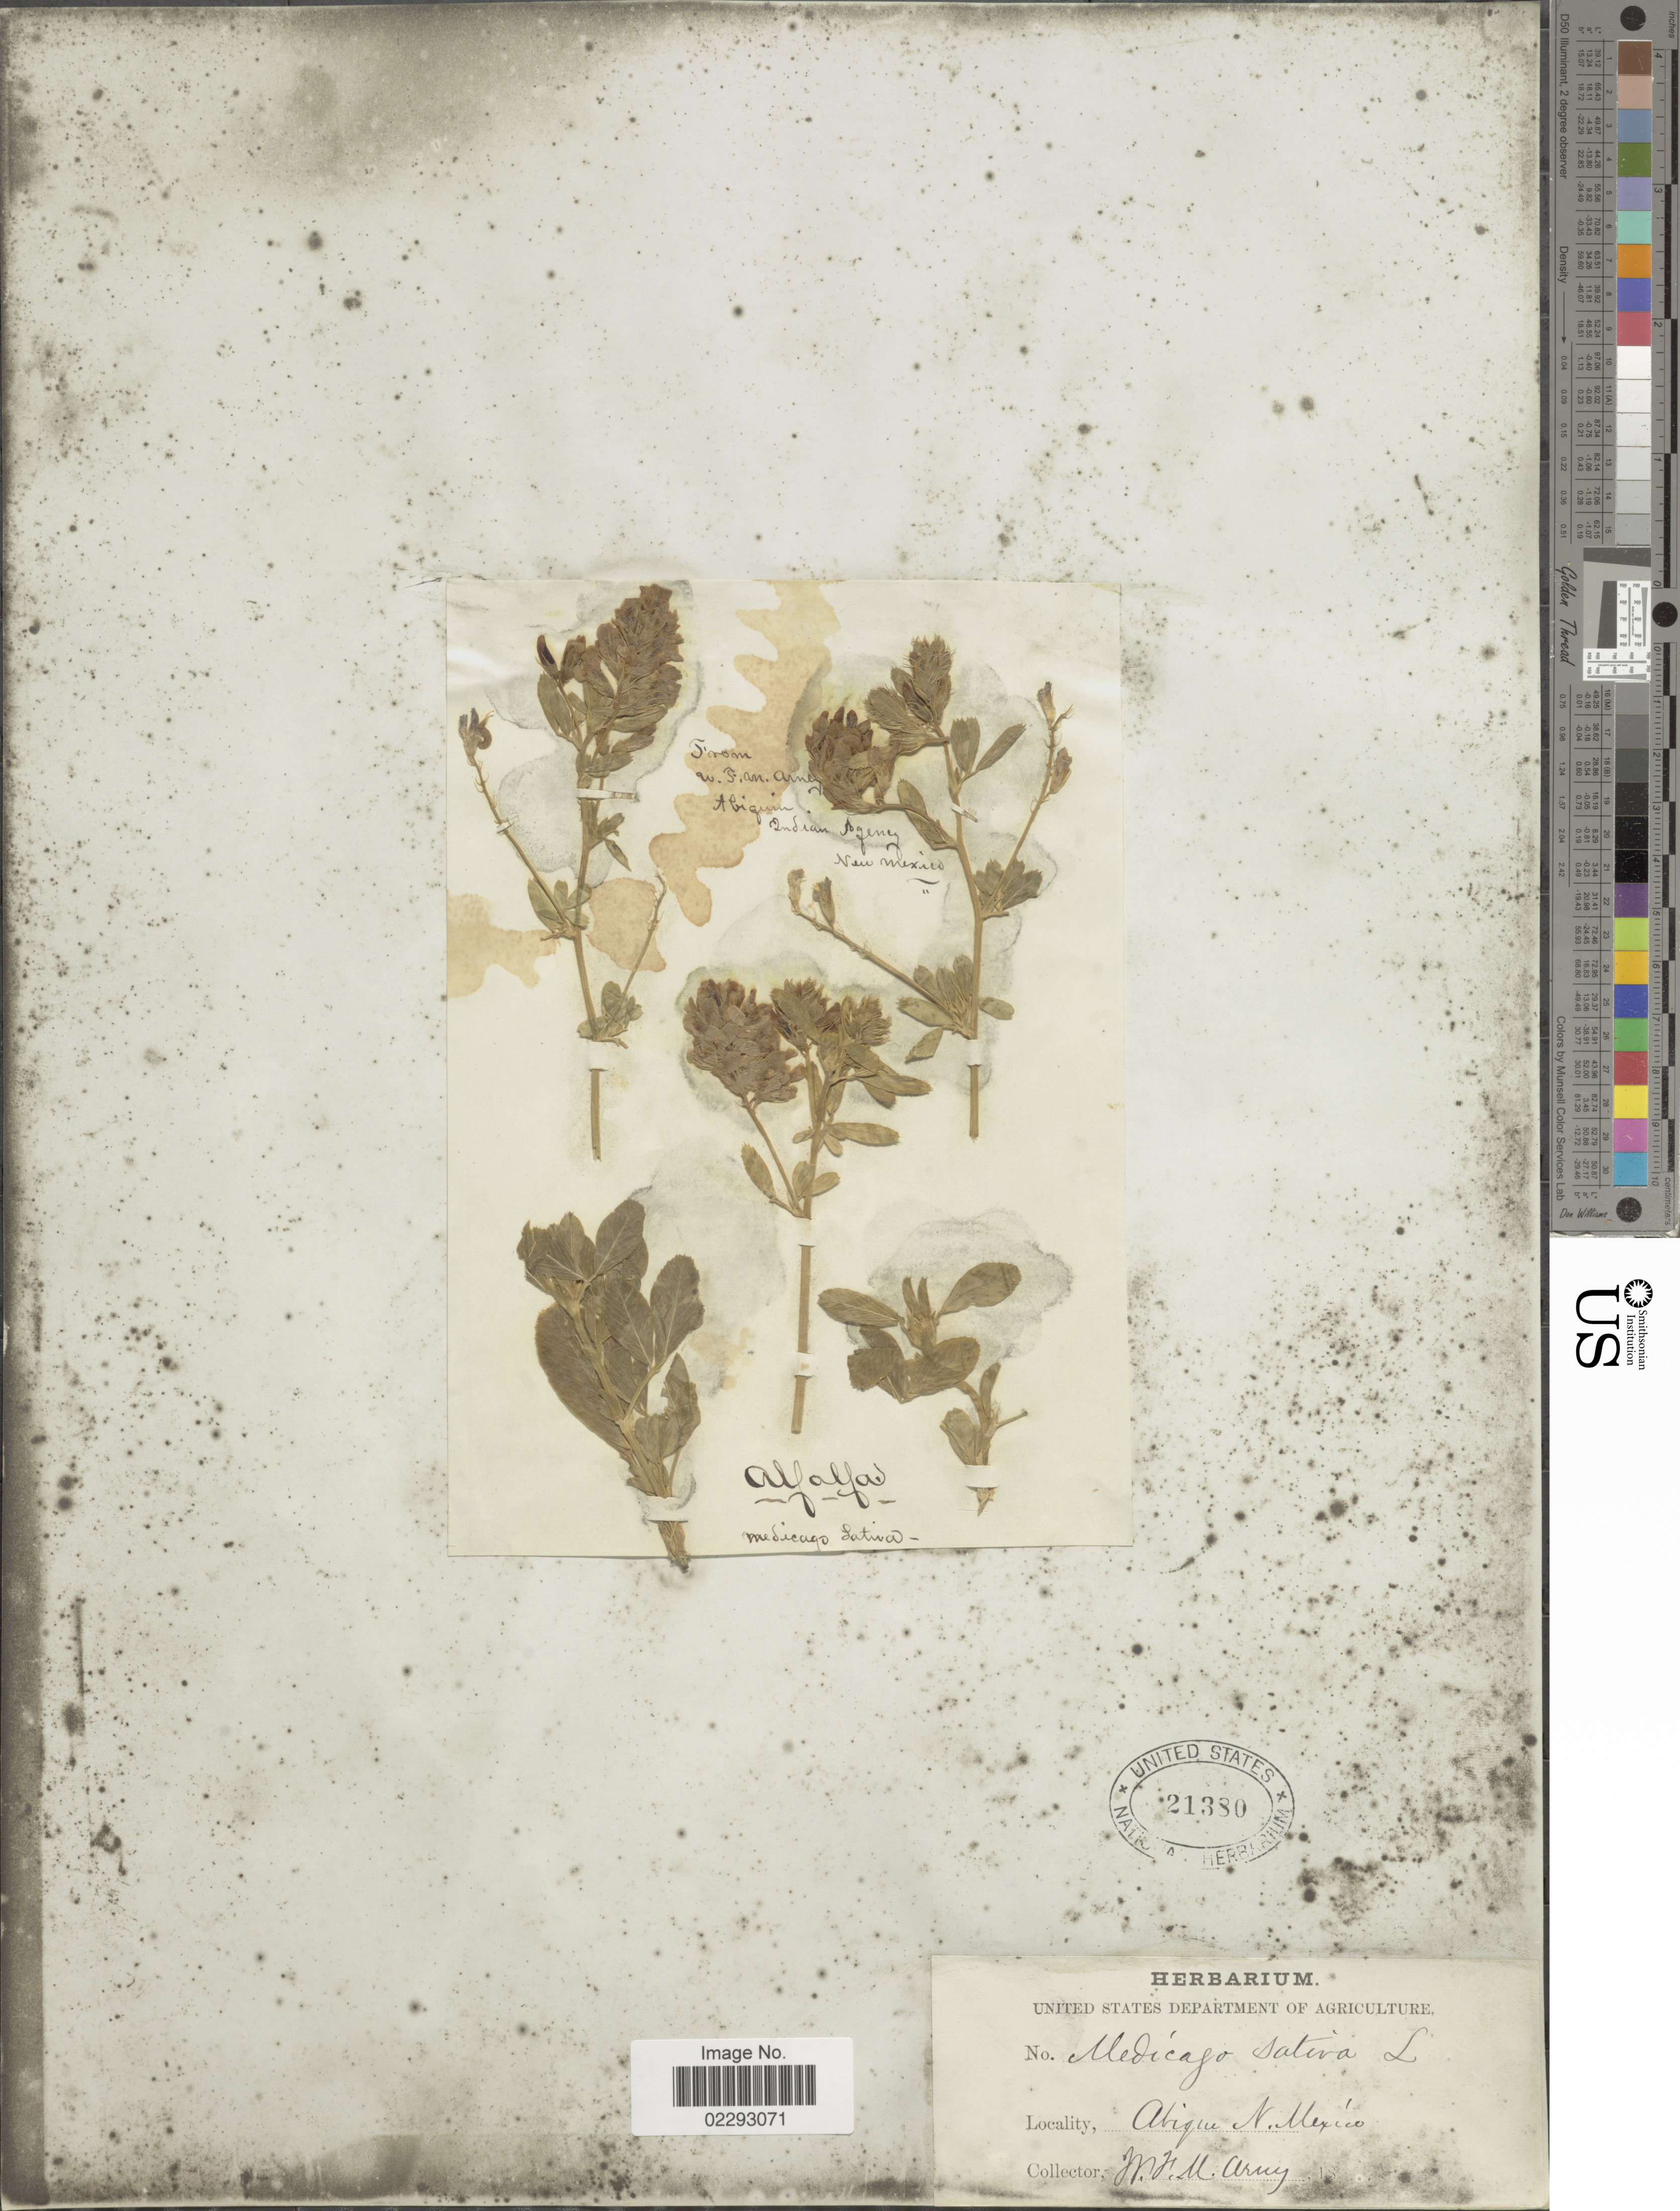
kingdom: Plantae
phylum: Tracheophyta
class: Magnoliopsida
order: Fabales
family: Fabaceae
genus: Medicago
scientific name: Medicago sativa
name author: L.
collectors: W. Arny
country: United States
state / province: New Mexico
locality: Abiquiu, New Mexico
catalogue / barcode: US 21380